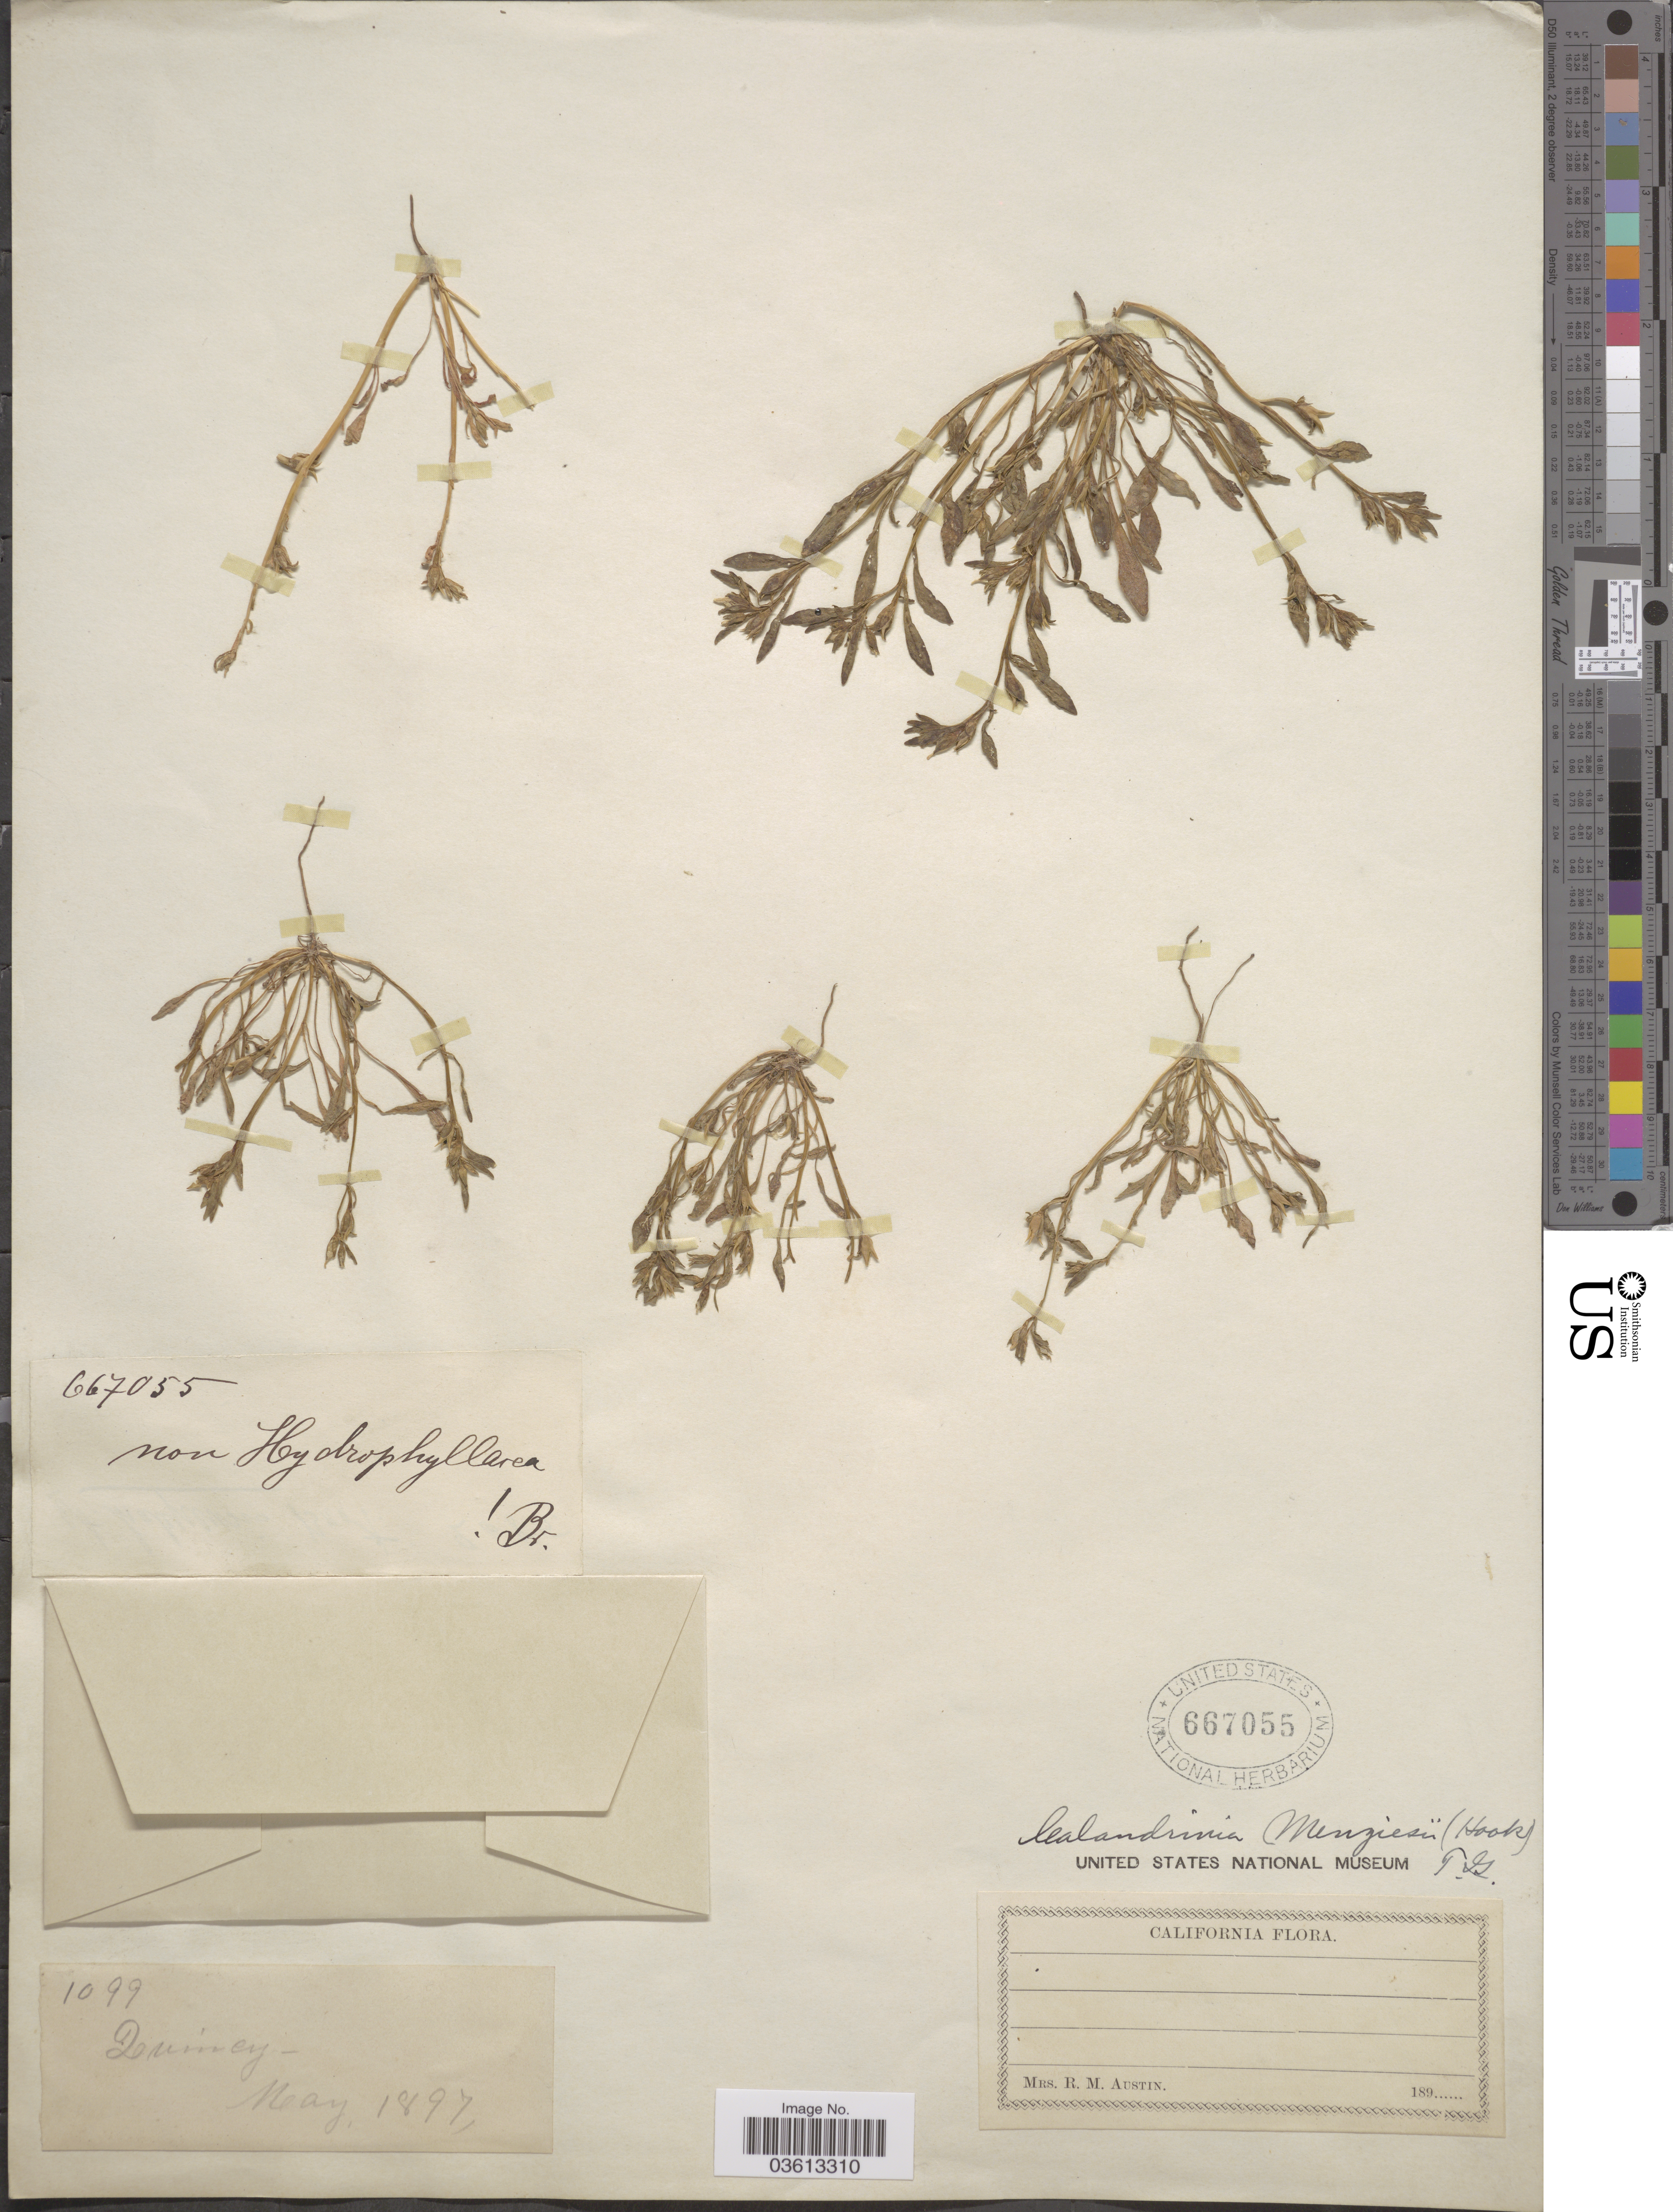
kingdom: Plantae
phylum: Tracheophyta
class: Magnoliopsida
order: Caryophyllales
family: Montiaceae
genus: Calandrinia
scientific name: Calandrinia ciliata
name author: (Ruiz & Pav.) DC.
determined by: Strong, Mark T., (BOT), Smithsonian Institution - National Museum of Natural History (UNITED STATES)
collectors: R. Austin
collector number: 1099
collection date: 1897-05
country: United States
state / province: California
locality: Quincy.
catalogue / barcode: US 667055